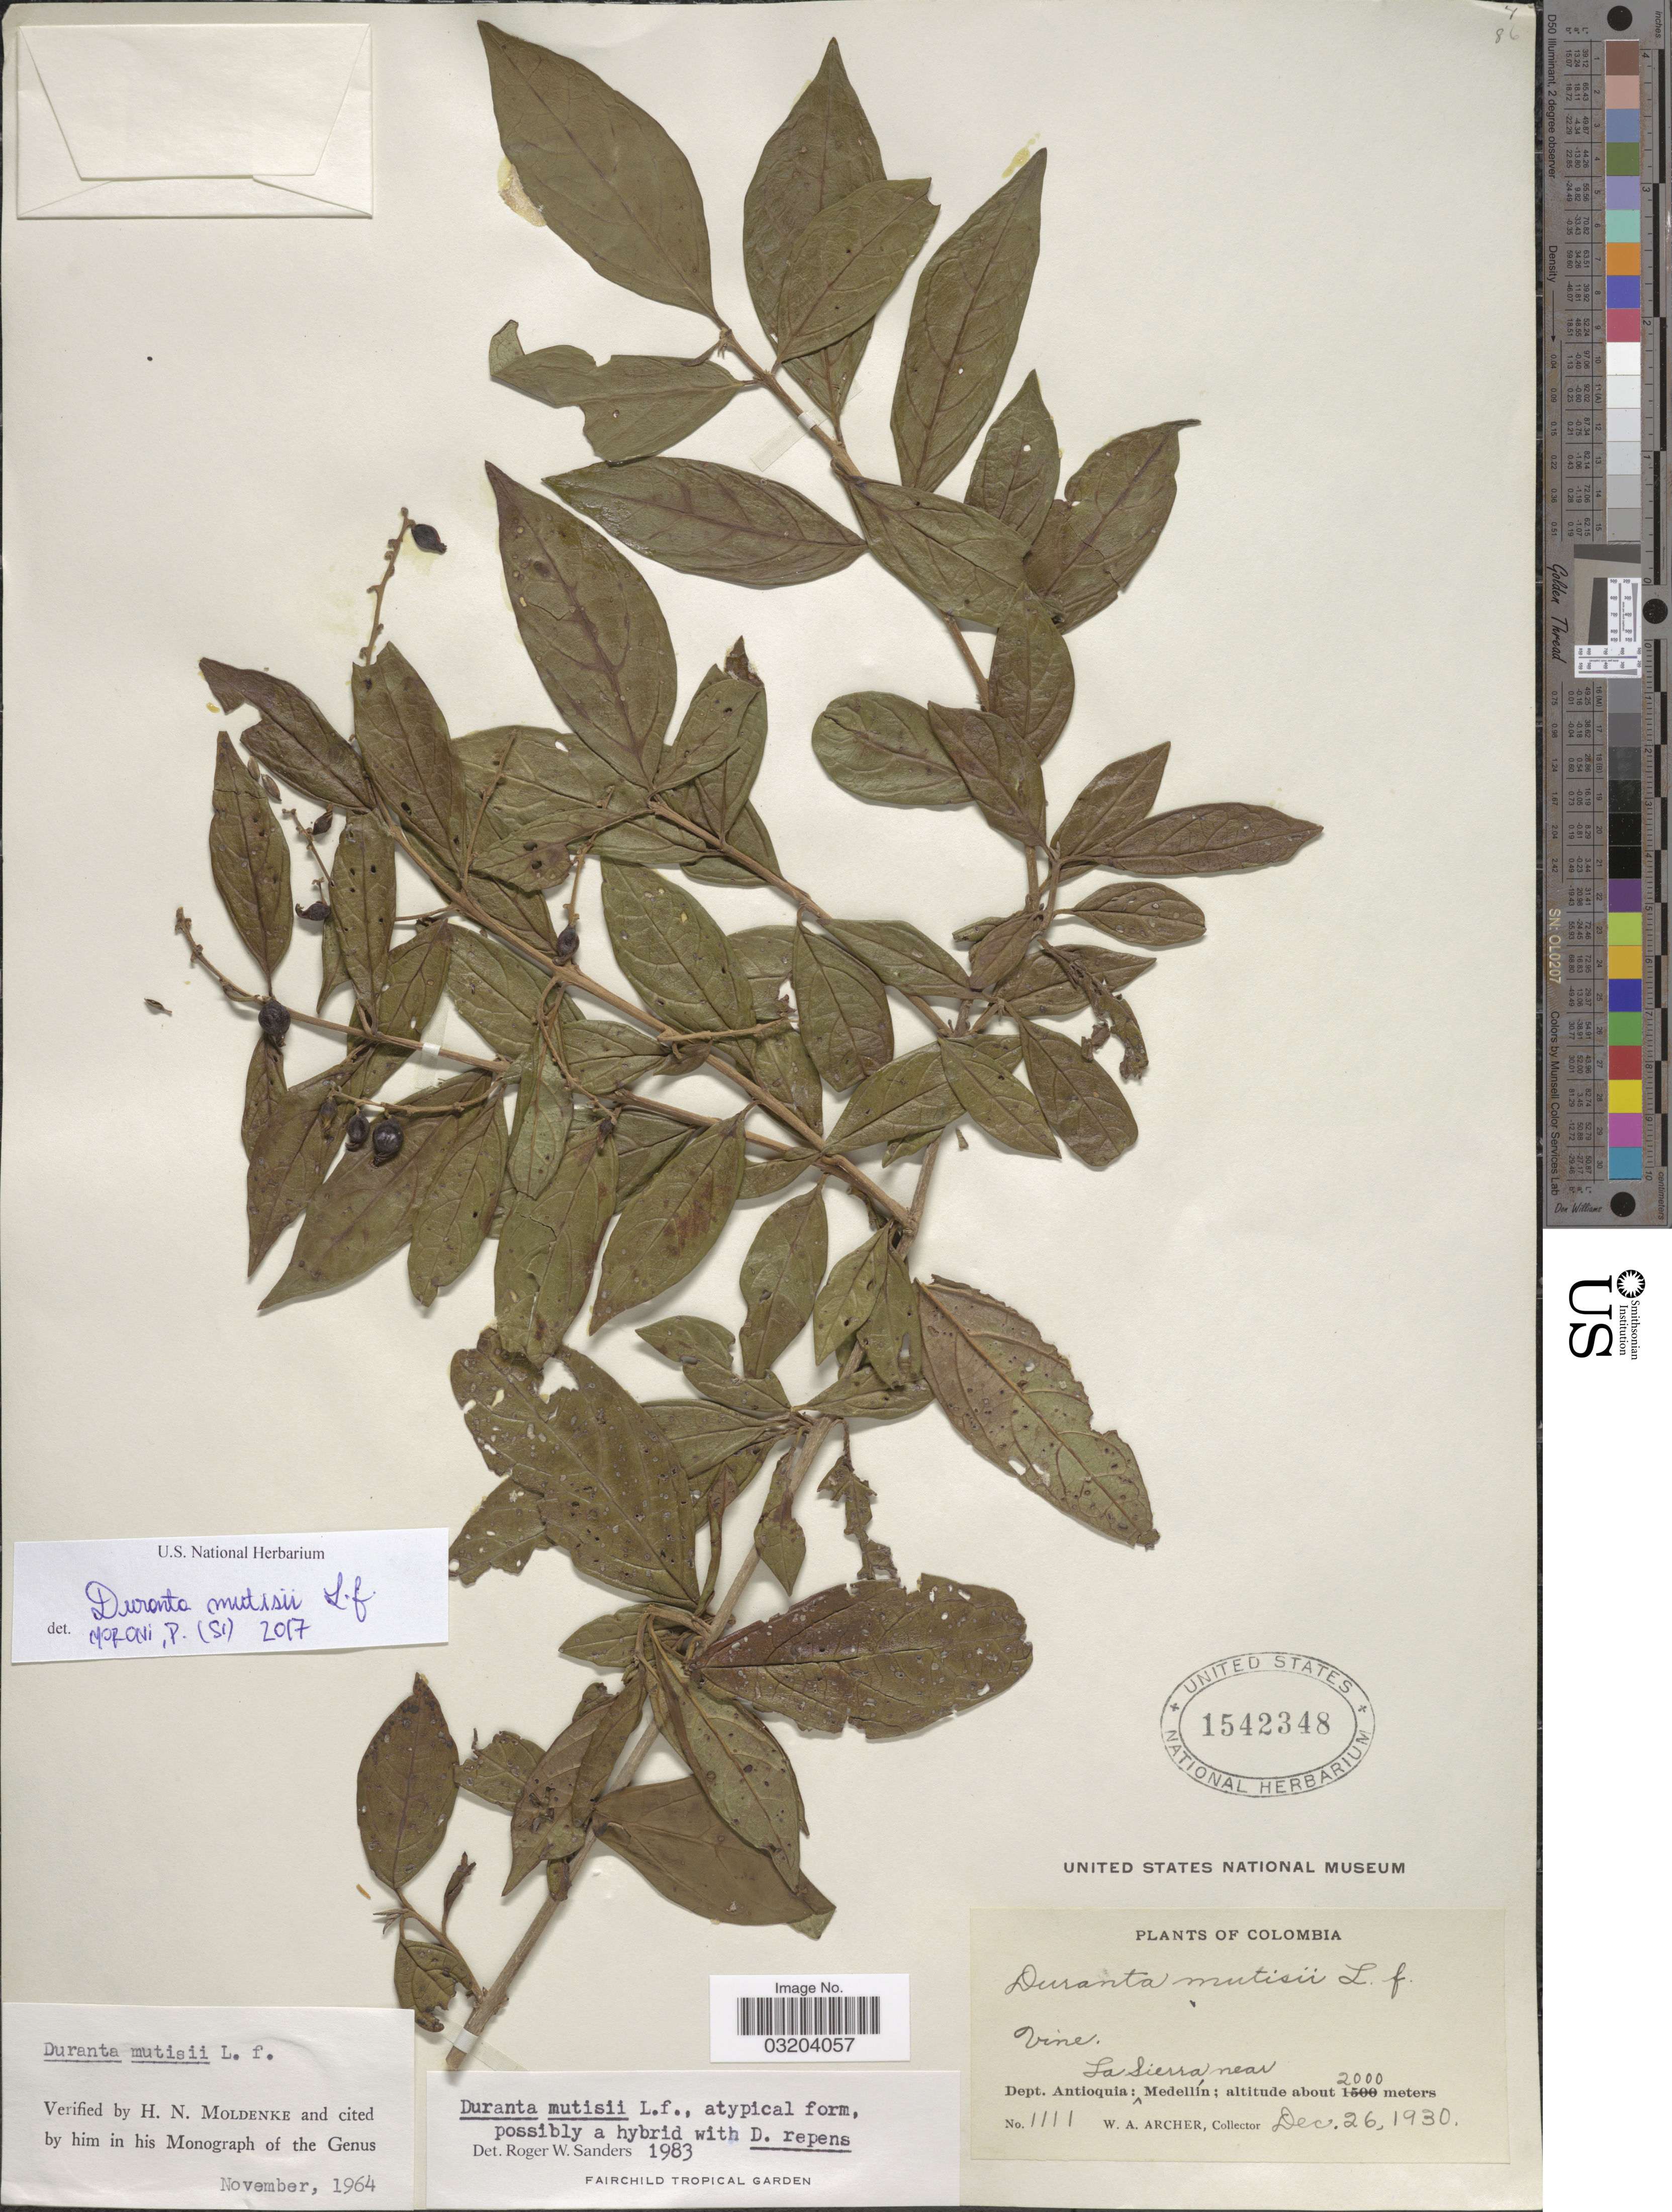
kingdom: Plantae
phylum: Tracheophyta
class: Magnoliopsida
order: Lamiales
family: Verbenaceae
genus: Duranta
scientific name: Duranta mutisii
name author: L. f.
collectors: W. Archer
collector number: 1111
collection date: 1930-12-26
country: Colombia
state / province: Antioquia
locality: Dept. Antioquia: La Sierra, near Medellín.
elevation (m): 2000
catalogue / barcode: US 1542348